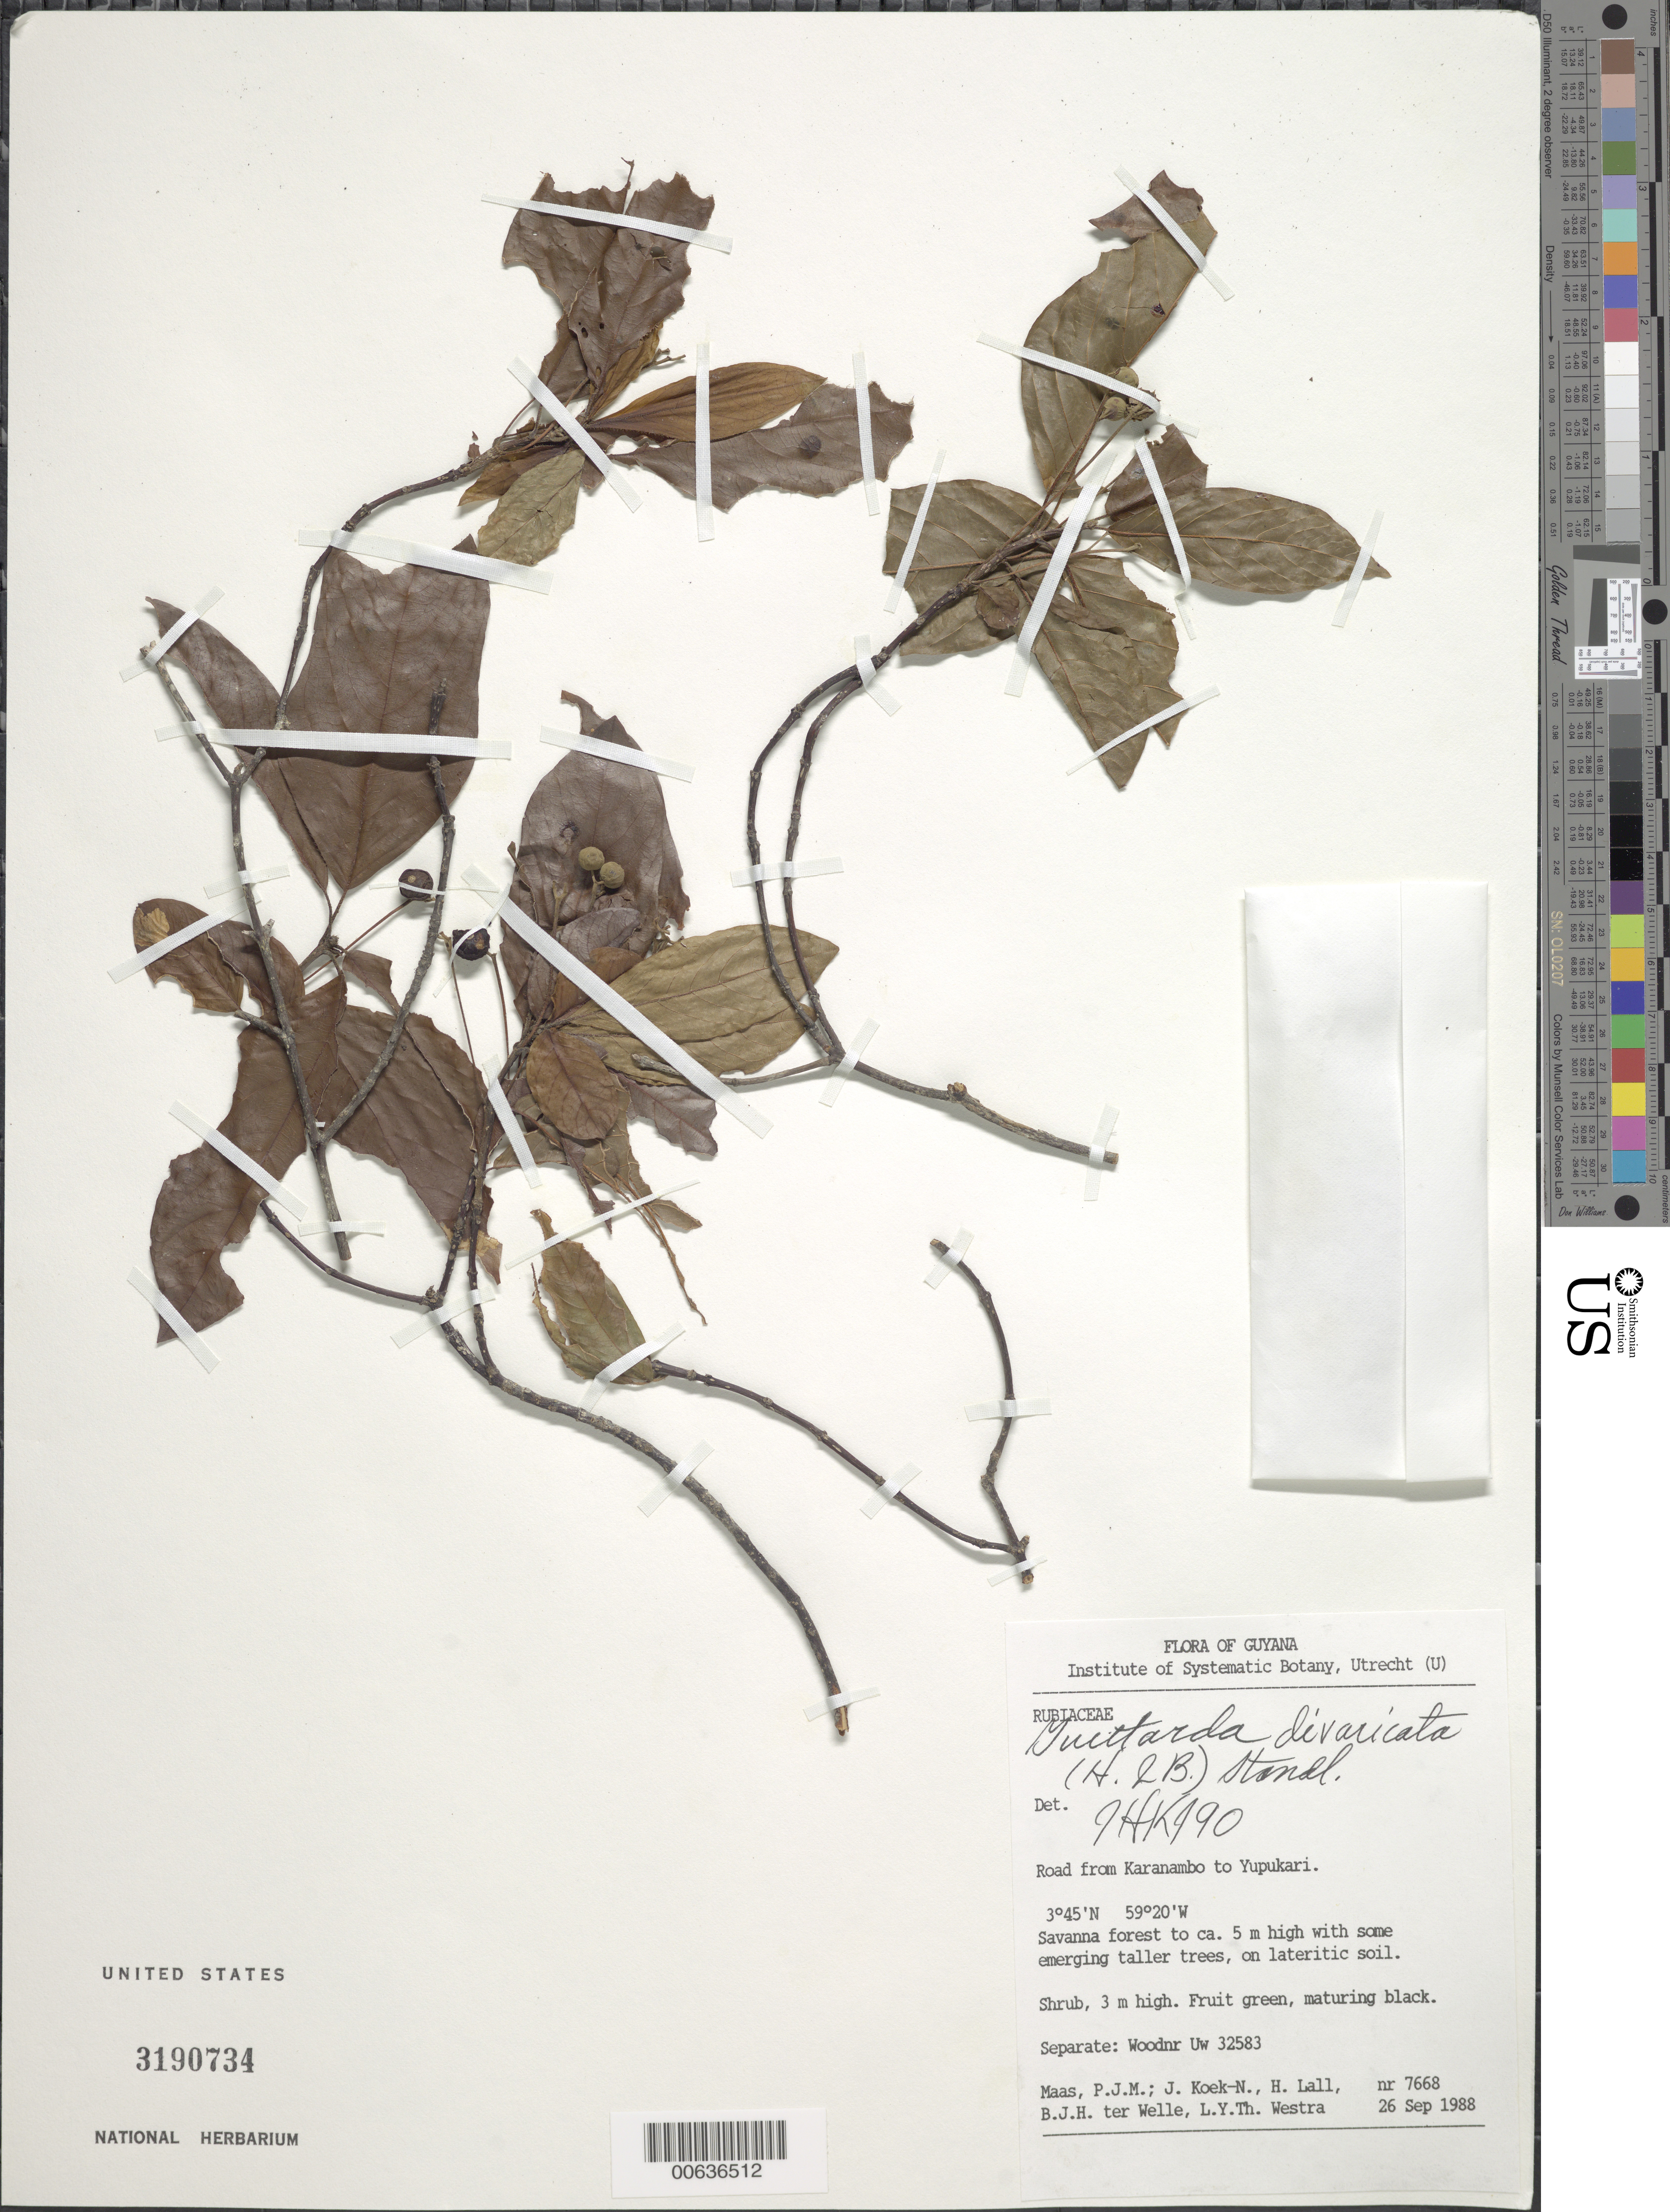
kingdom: Plantae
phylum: Tracheophyta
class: Magnoliopsida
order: Gentianales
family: Rubiaceae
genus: Guettarda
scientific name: Guettarda divaricata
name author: (Humb. & Bonpl. ex Roem. & Schult.) Standl.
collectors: P. Maas, J. Koek-Noorman, H. Lall, B. ter Welle & L. Y. T. Westra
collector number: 7668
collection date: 1988-09-26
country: Guyana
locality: Road from Karanambo to Yupukari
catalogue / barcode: US 3190734